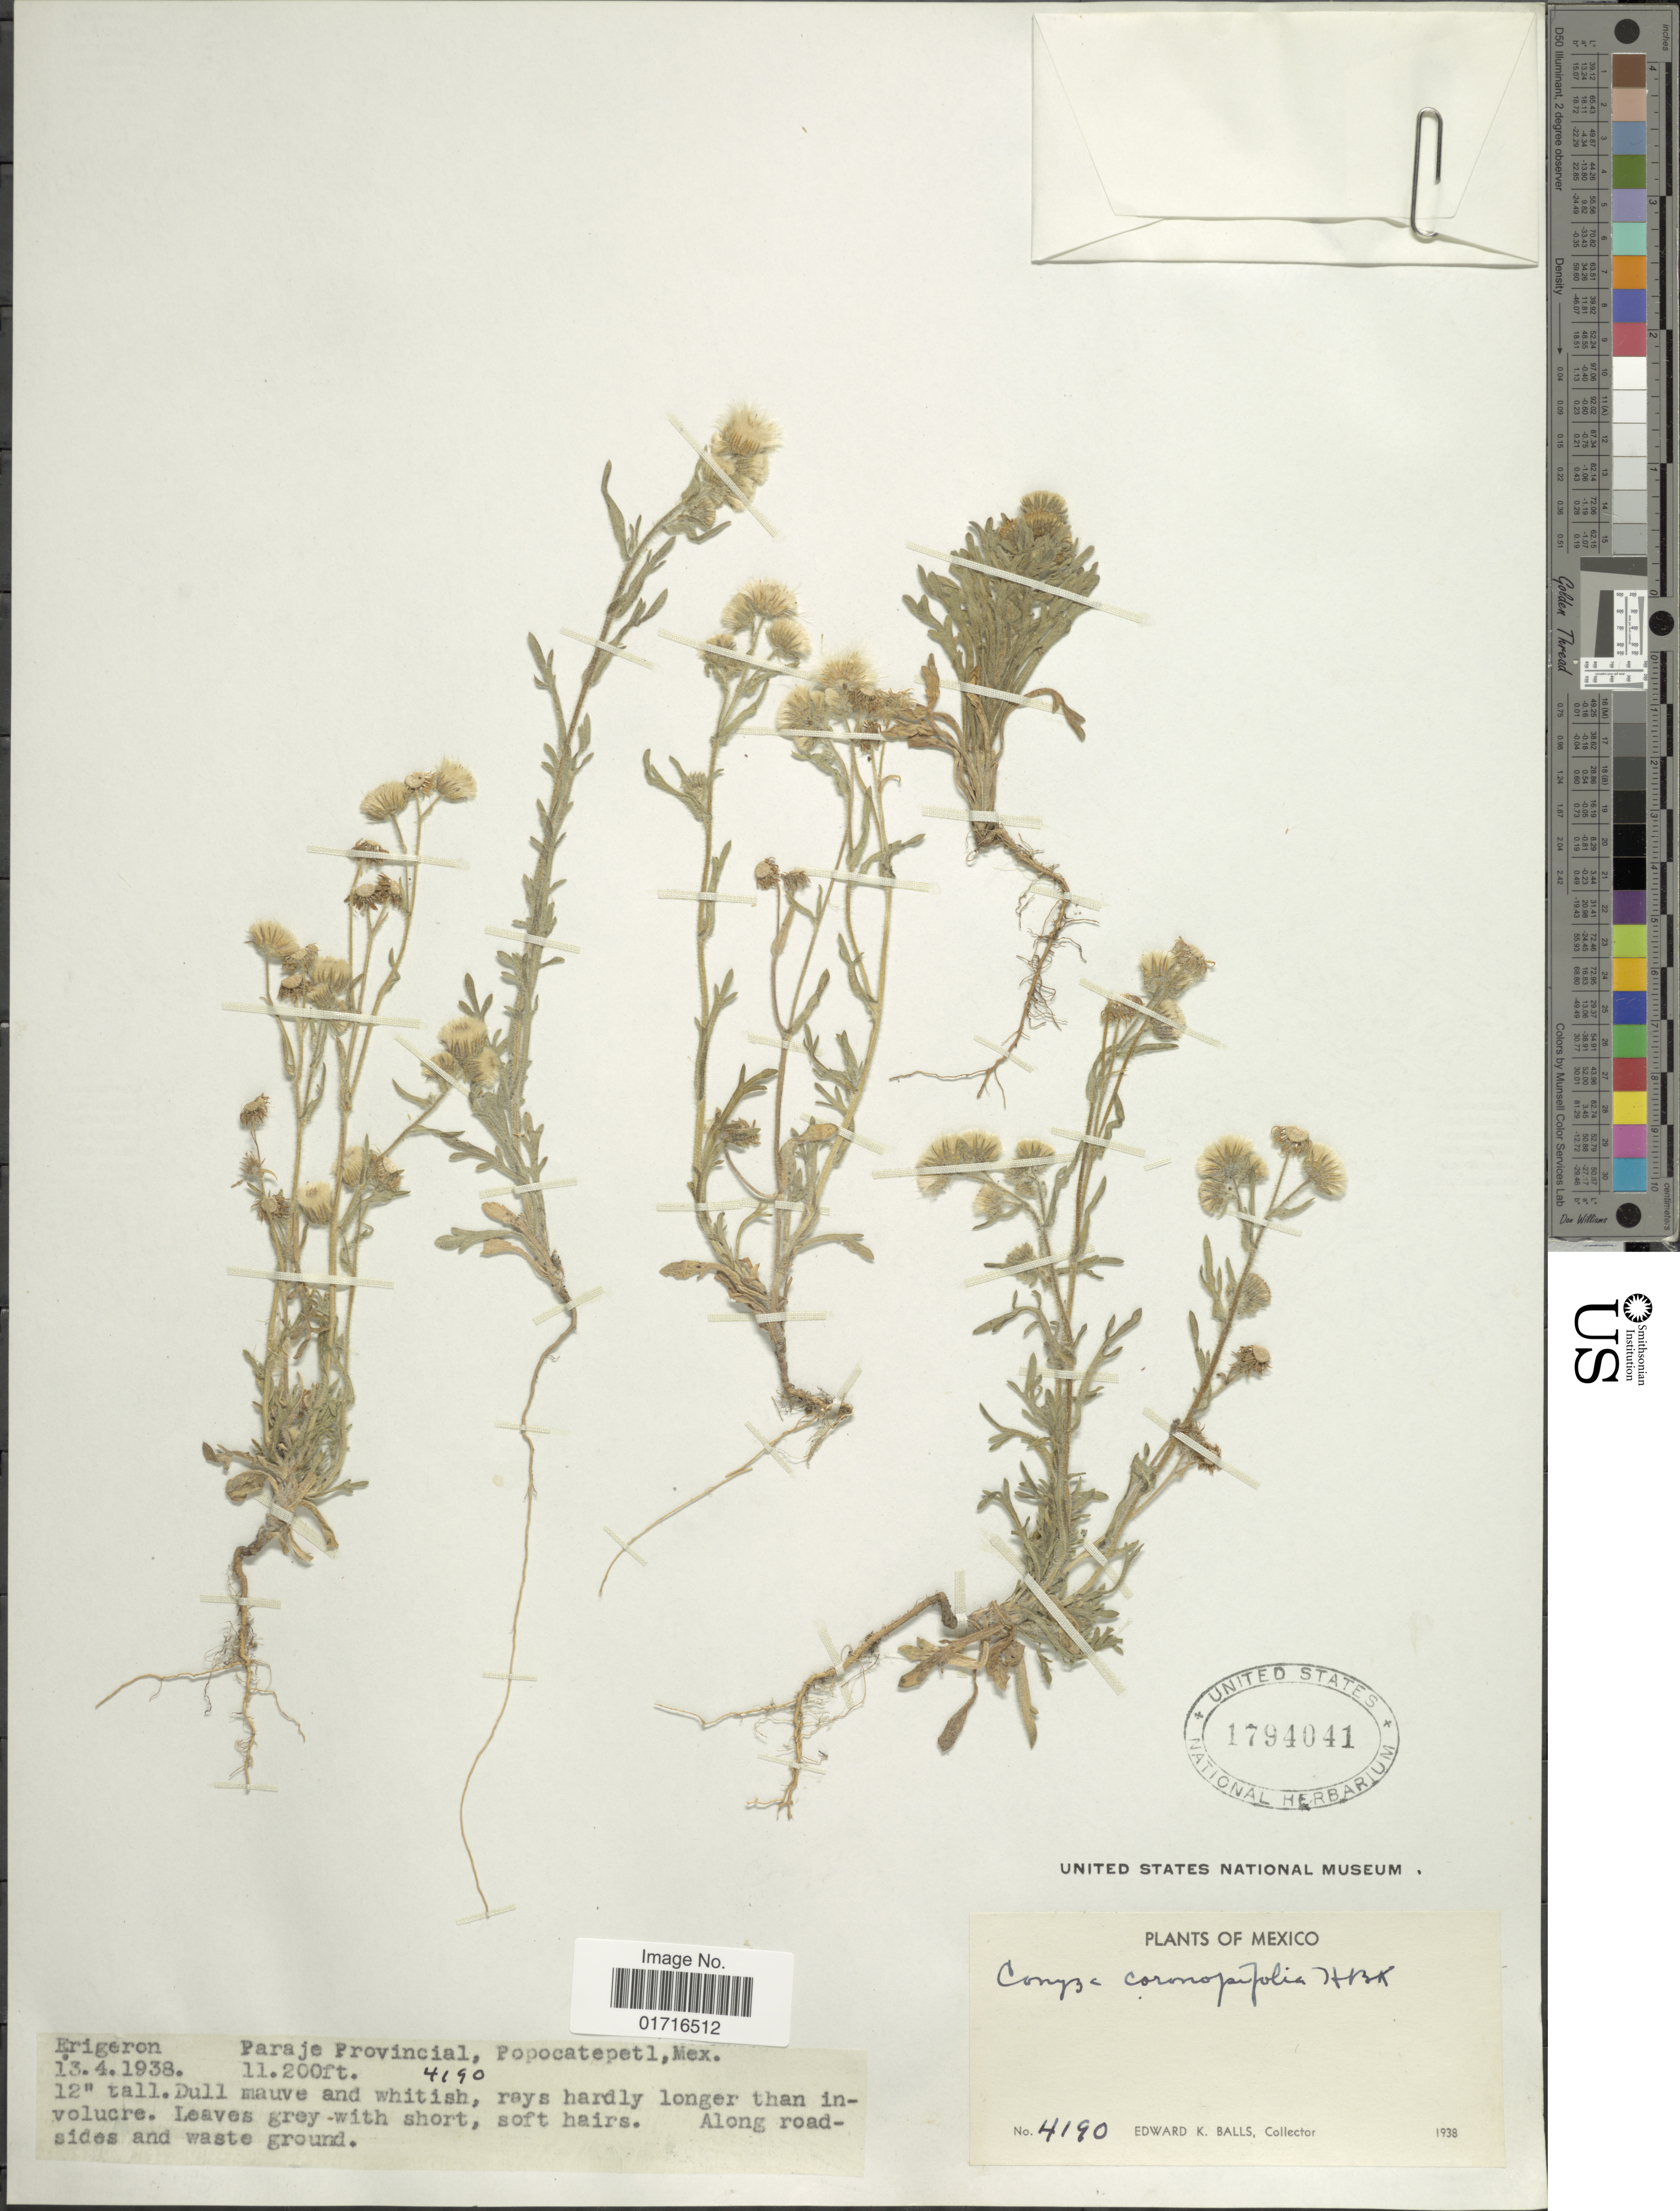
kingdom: Plantae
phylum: Tracheophyta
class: Magnoliopsida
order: Asterales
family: Asteraceae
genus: Conyza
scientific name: Conyza coronopifolia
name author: Kunth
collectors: E. K. Balls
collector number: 4190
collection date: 1938-04-13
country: Mexico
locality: Erigeron, Paraje Provincial, Popocatepetl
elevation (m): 3414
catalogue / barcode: US 185052